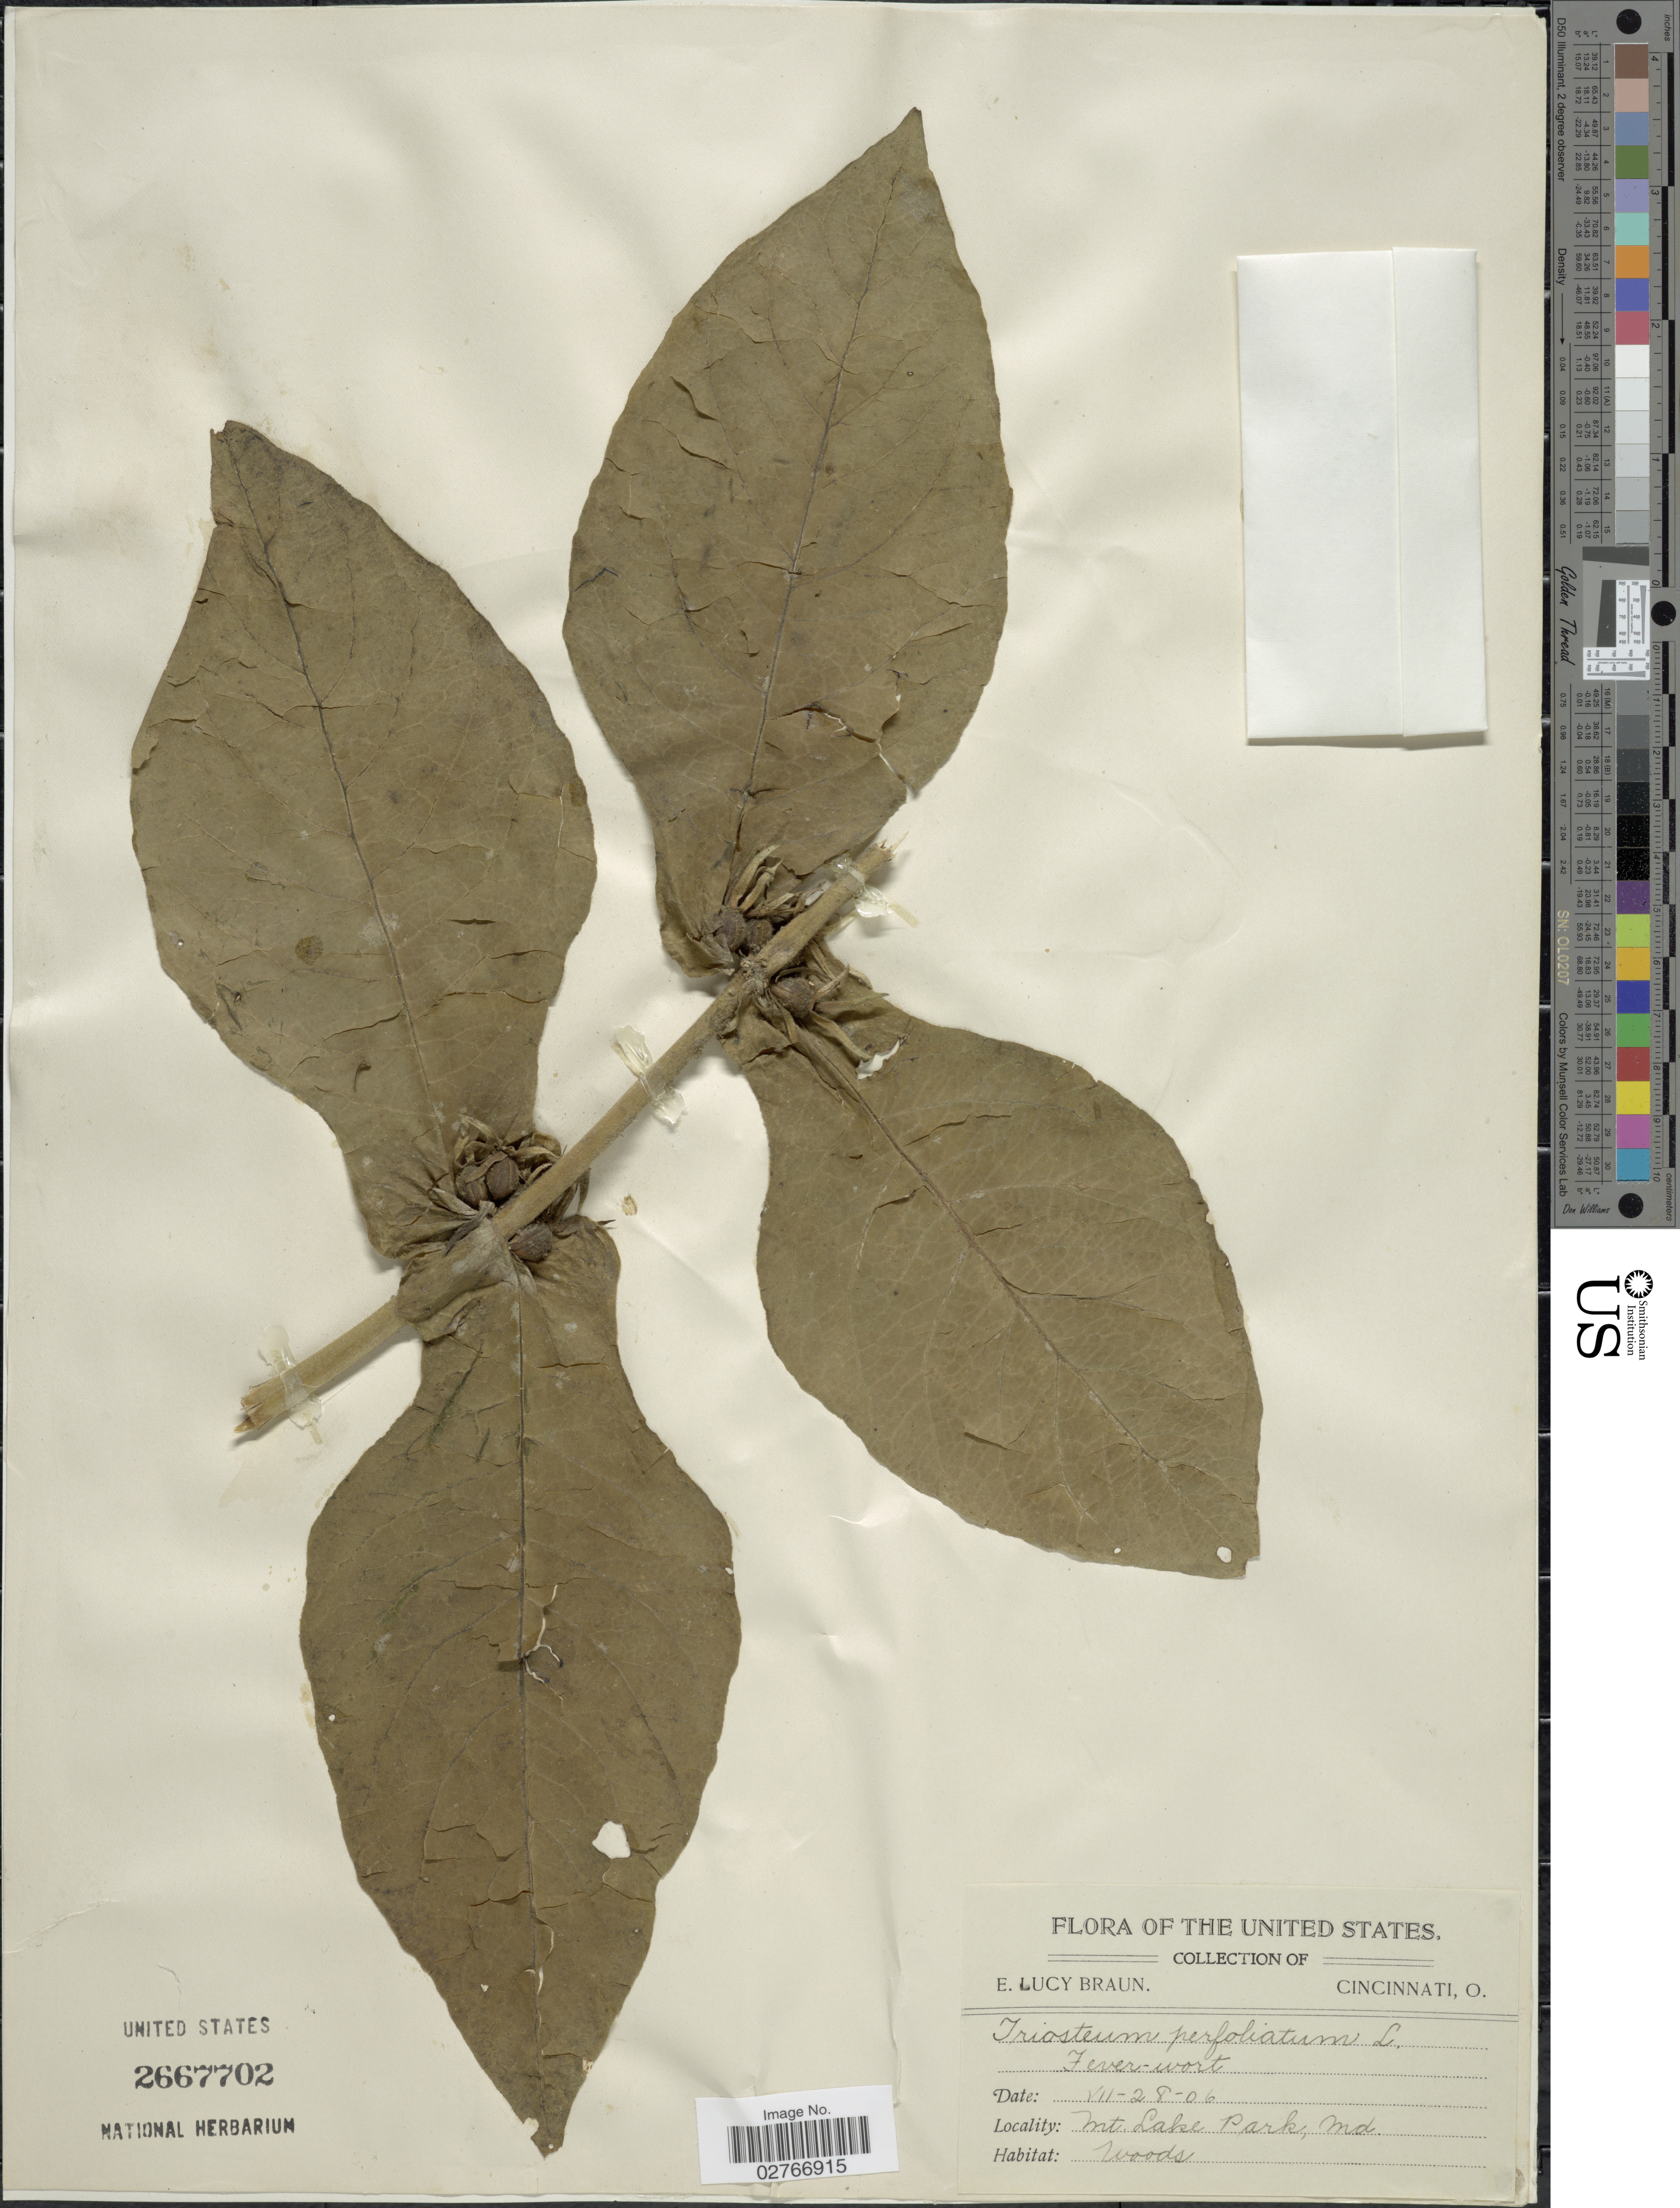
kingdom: Plantae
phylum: Tracheophyta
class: Magnoliopsida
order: Dipsacales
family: Caprifoliaceae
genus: Triosteum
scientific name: Triosteum perfoliatum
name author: L.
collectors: E. L. Braun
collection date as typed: Transcribed d/m/y: 28/7/6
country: United States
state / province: Maryland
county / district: Garrett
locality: Mt. Lake park.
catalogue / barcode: US 2667702